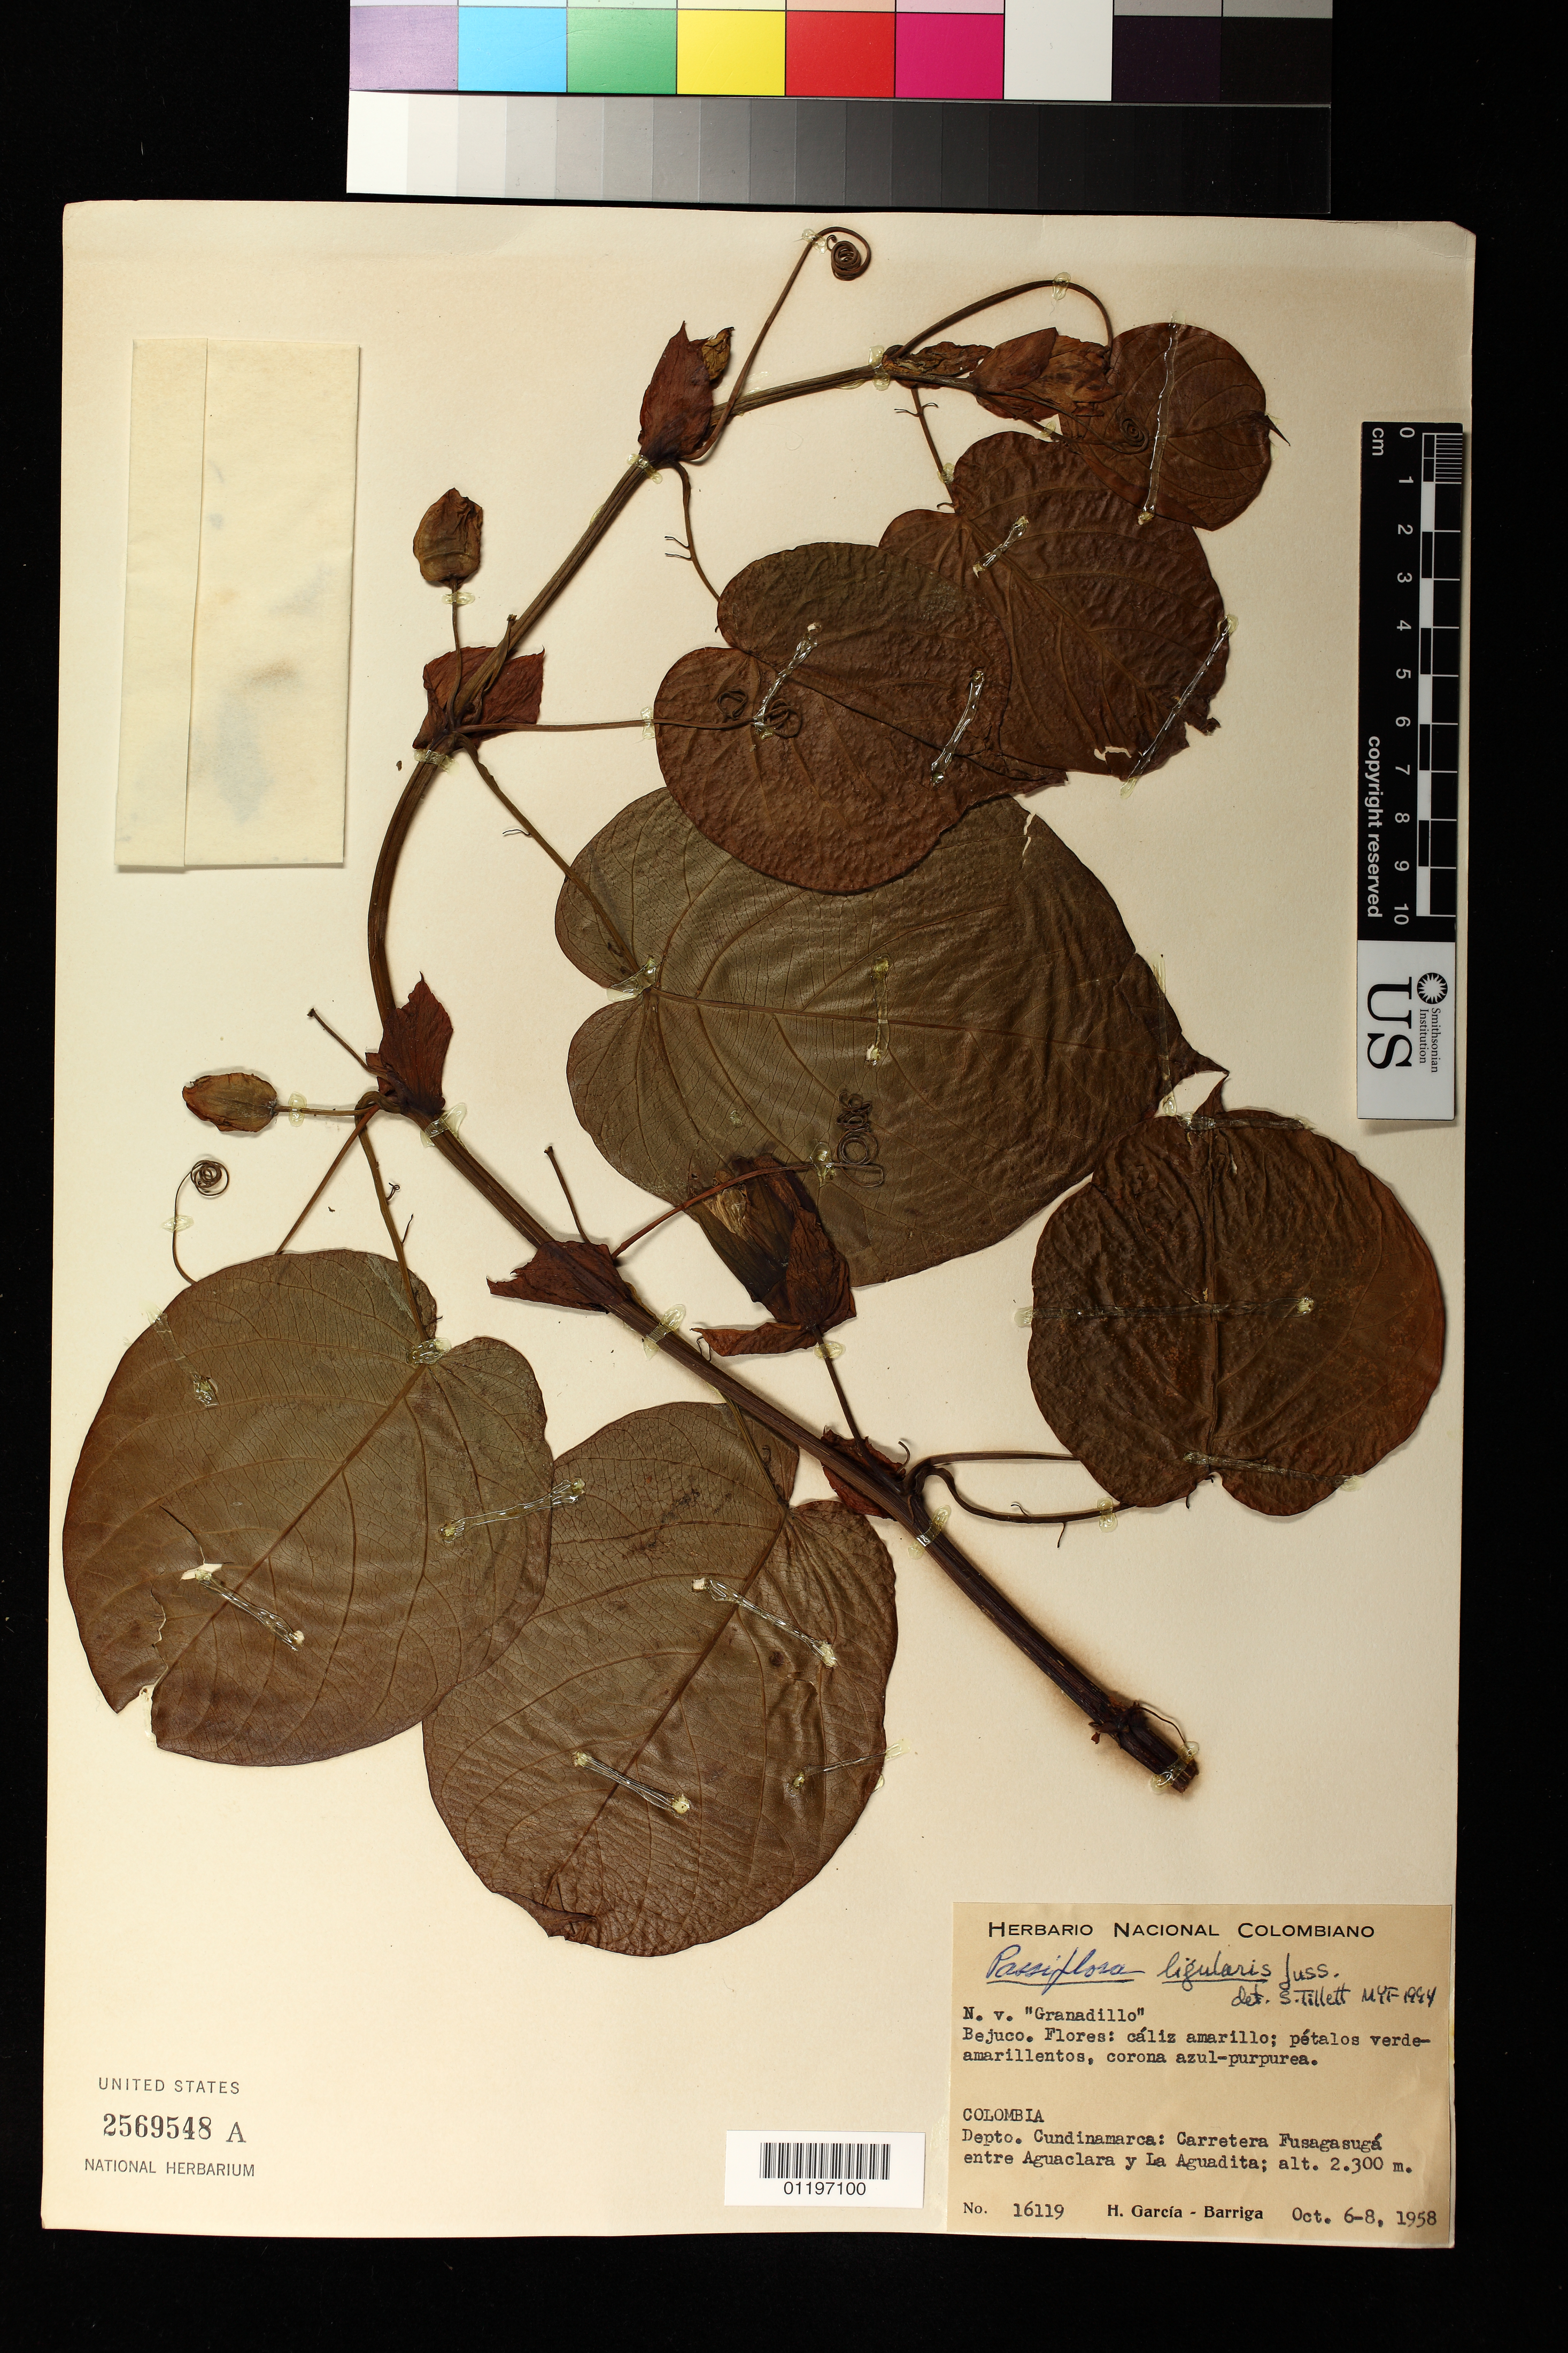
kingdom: Plantae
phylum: Tracheophyta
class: Magnoliopsida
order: Malpighiales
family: Passifloraceae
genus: Passiflora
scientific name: Passiflora ligularis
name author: Juss.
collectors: H. García Barriga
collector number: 16119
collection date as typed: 06 Oct 1958 to 08 Oct 1958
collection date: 1958-10-06/1958-10-08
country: Colombia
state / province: Cundinamarca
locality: Carretera Fusagasugá entre Aguaclara y La Aguadita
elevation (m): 2300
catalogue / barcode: US 2569548A